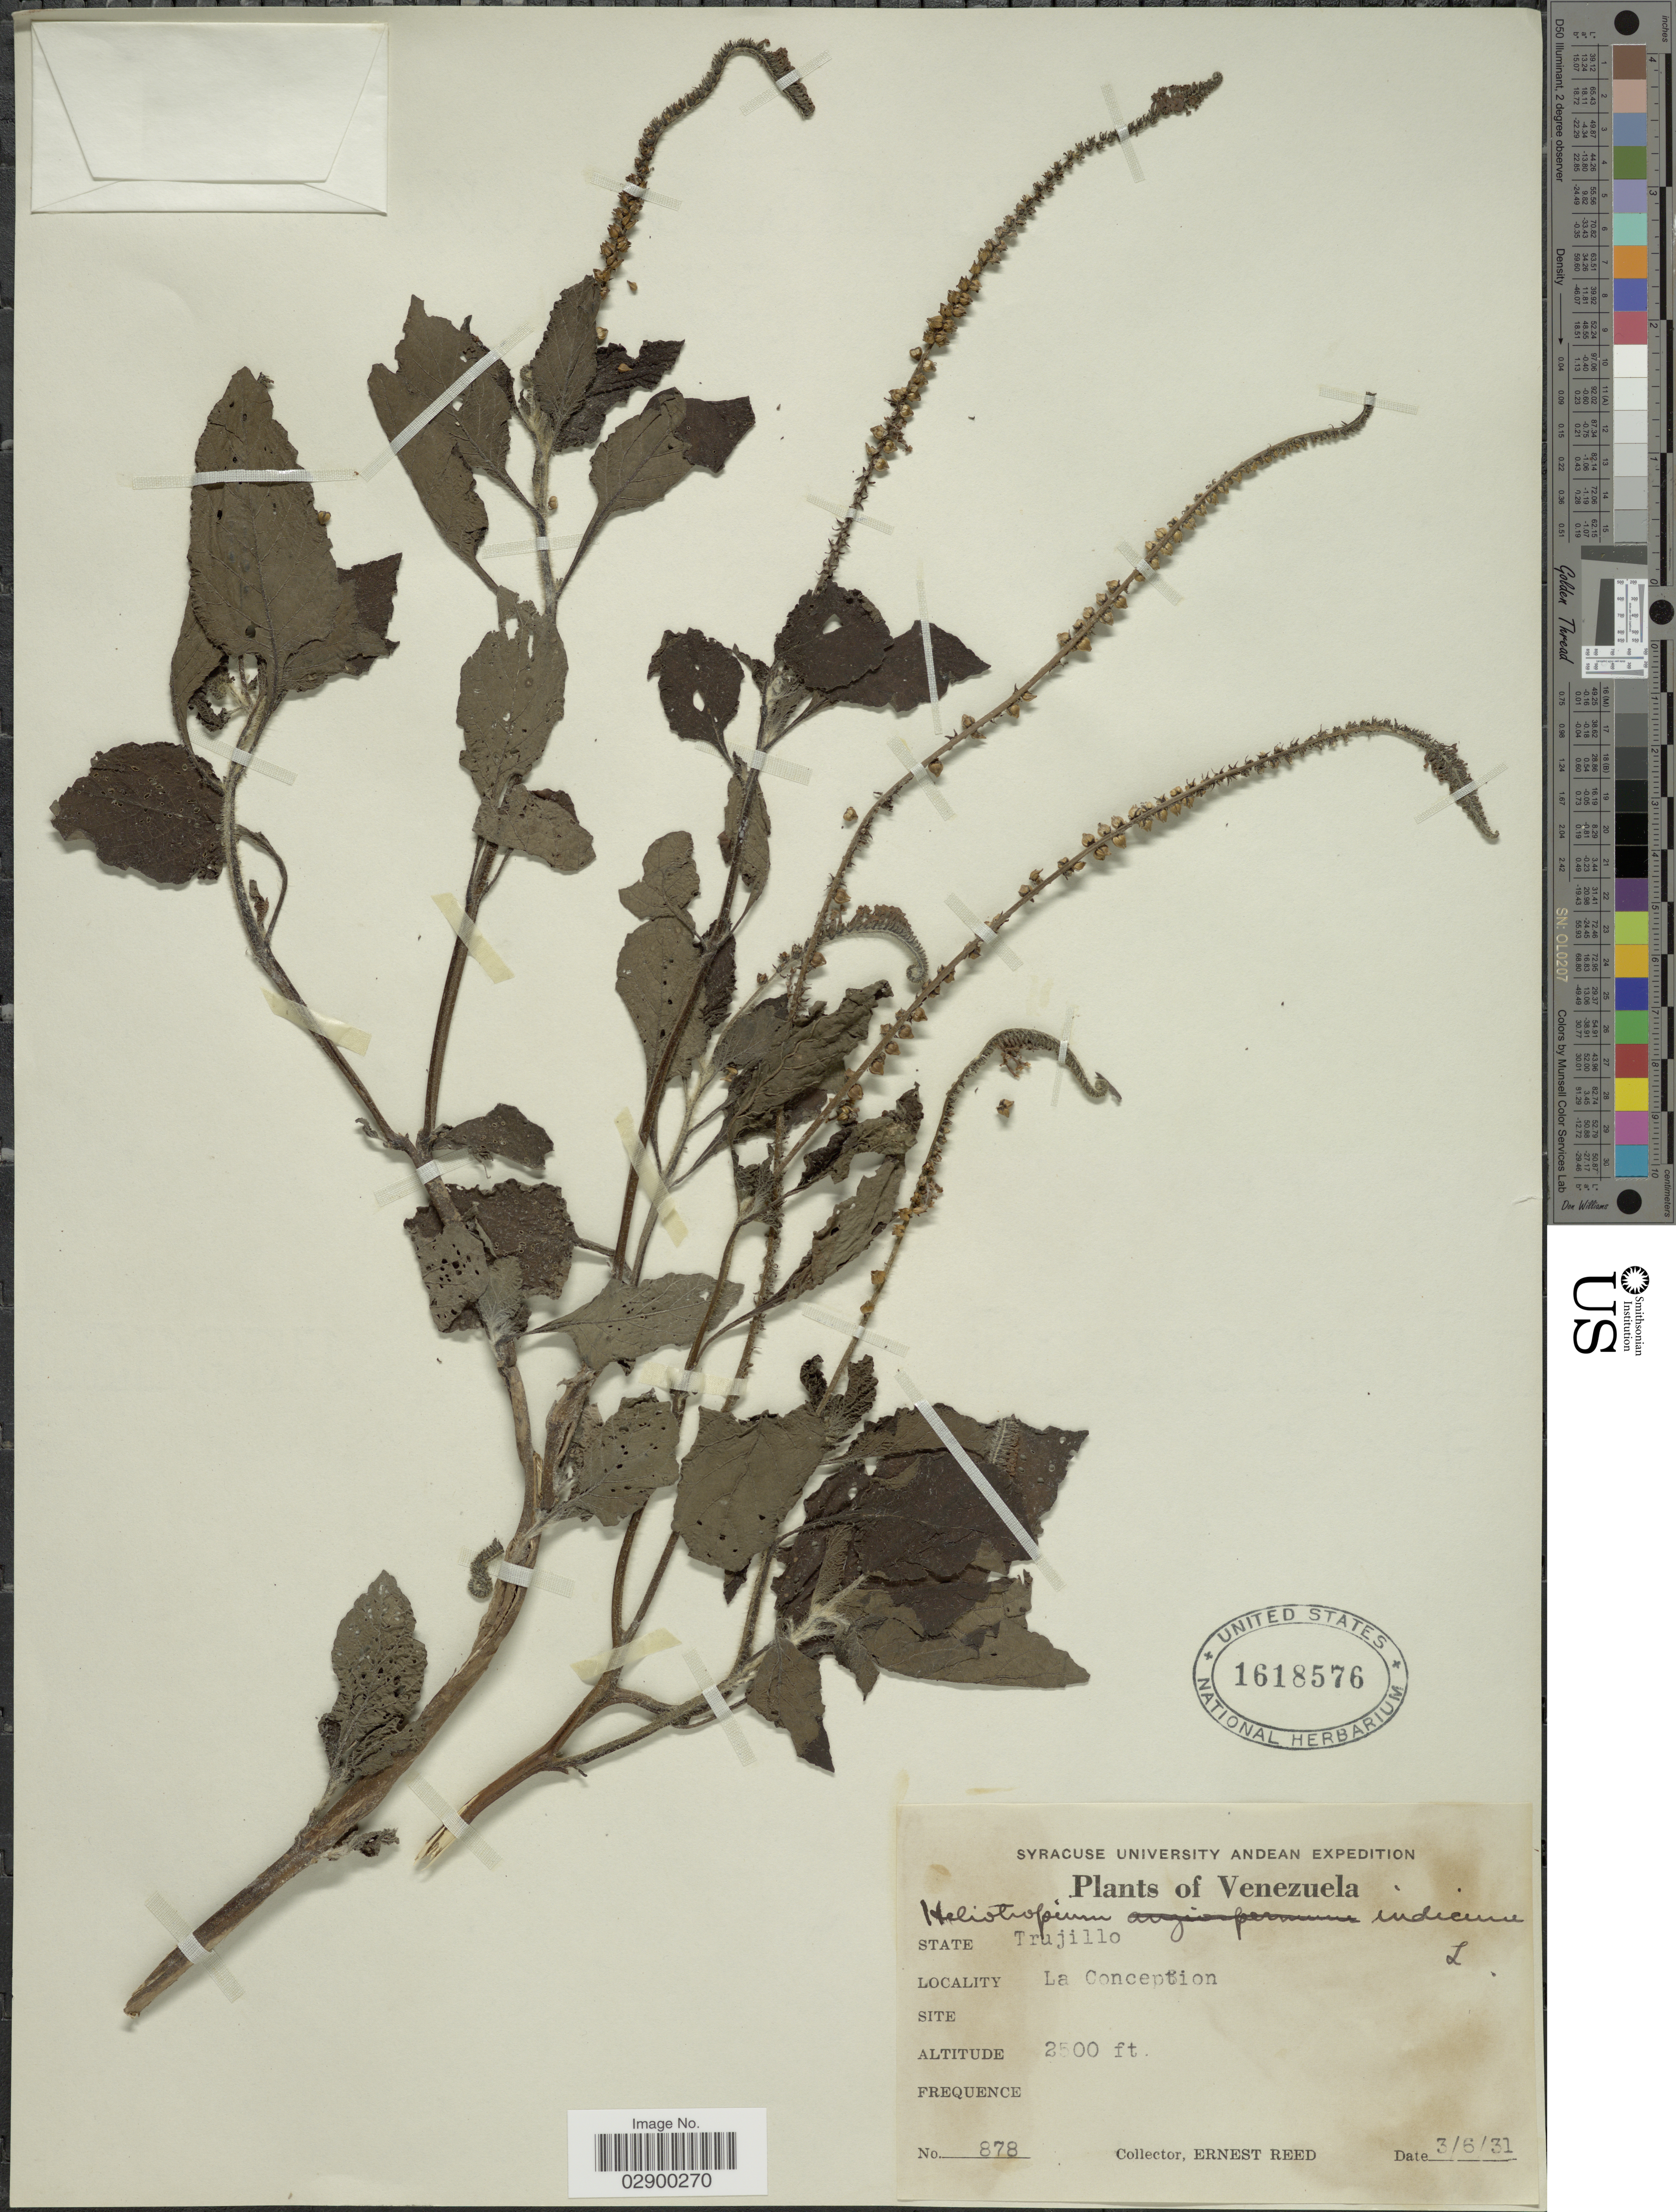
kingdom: Plantae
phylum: Tracheophyta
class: Magnoliopsida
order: Boraginales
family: Heliotropiaceae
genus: Heliotropium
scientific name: Heliotropium indicum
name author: L.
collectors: E. Reed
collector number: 878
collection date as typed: Transcribed d/m/y: 3/6/31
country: Venezuela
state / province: Trujillo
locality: State Trujillo, La Conception.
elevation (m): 762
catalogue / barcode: US 1618576